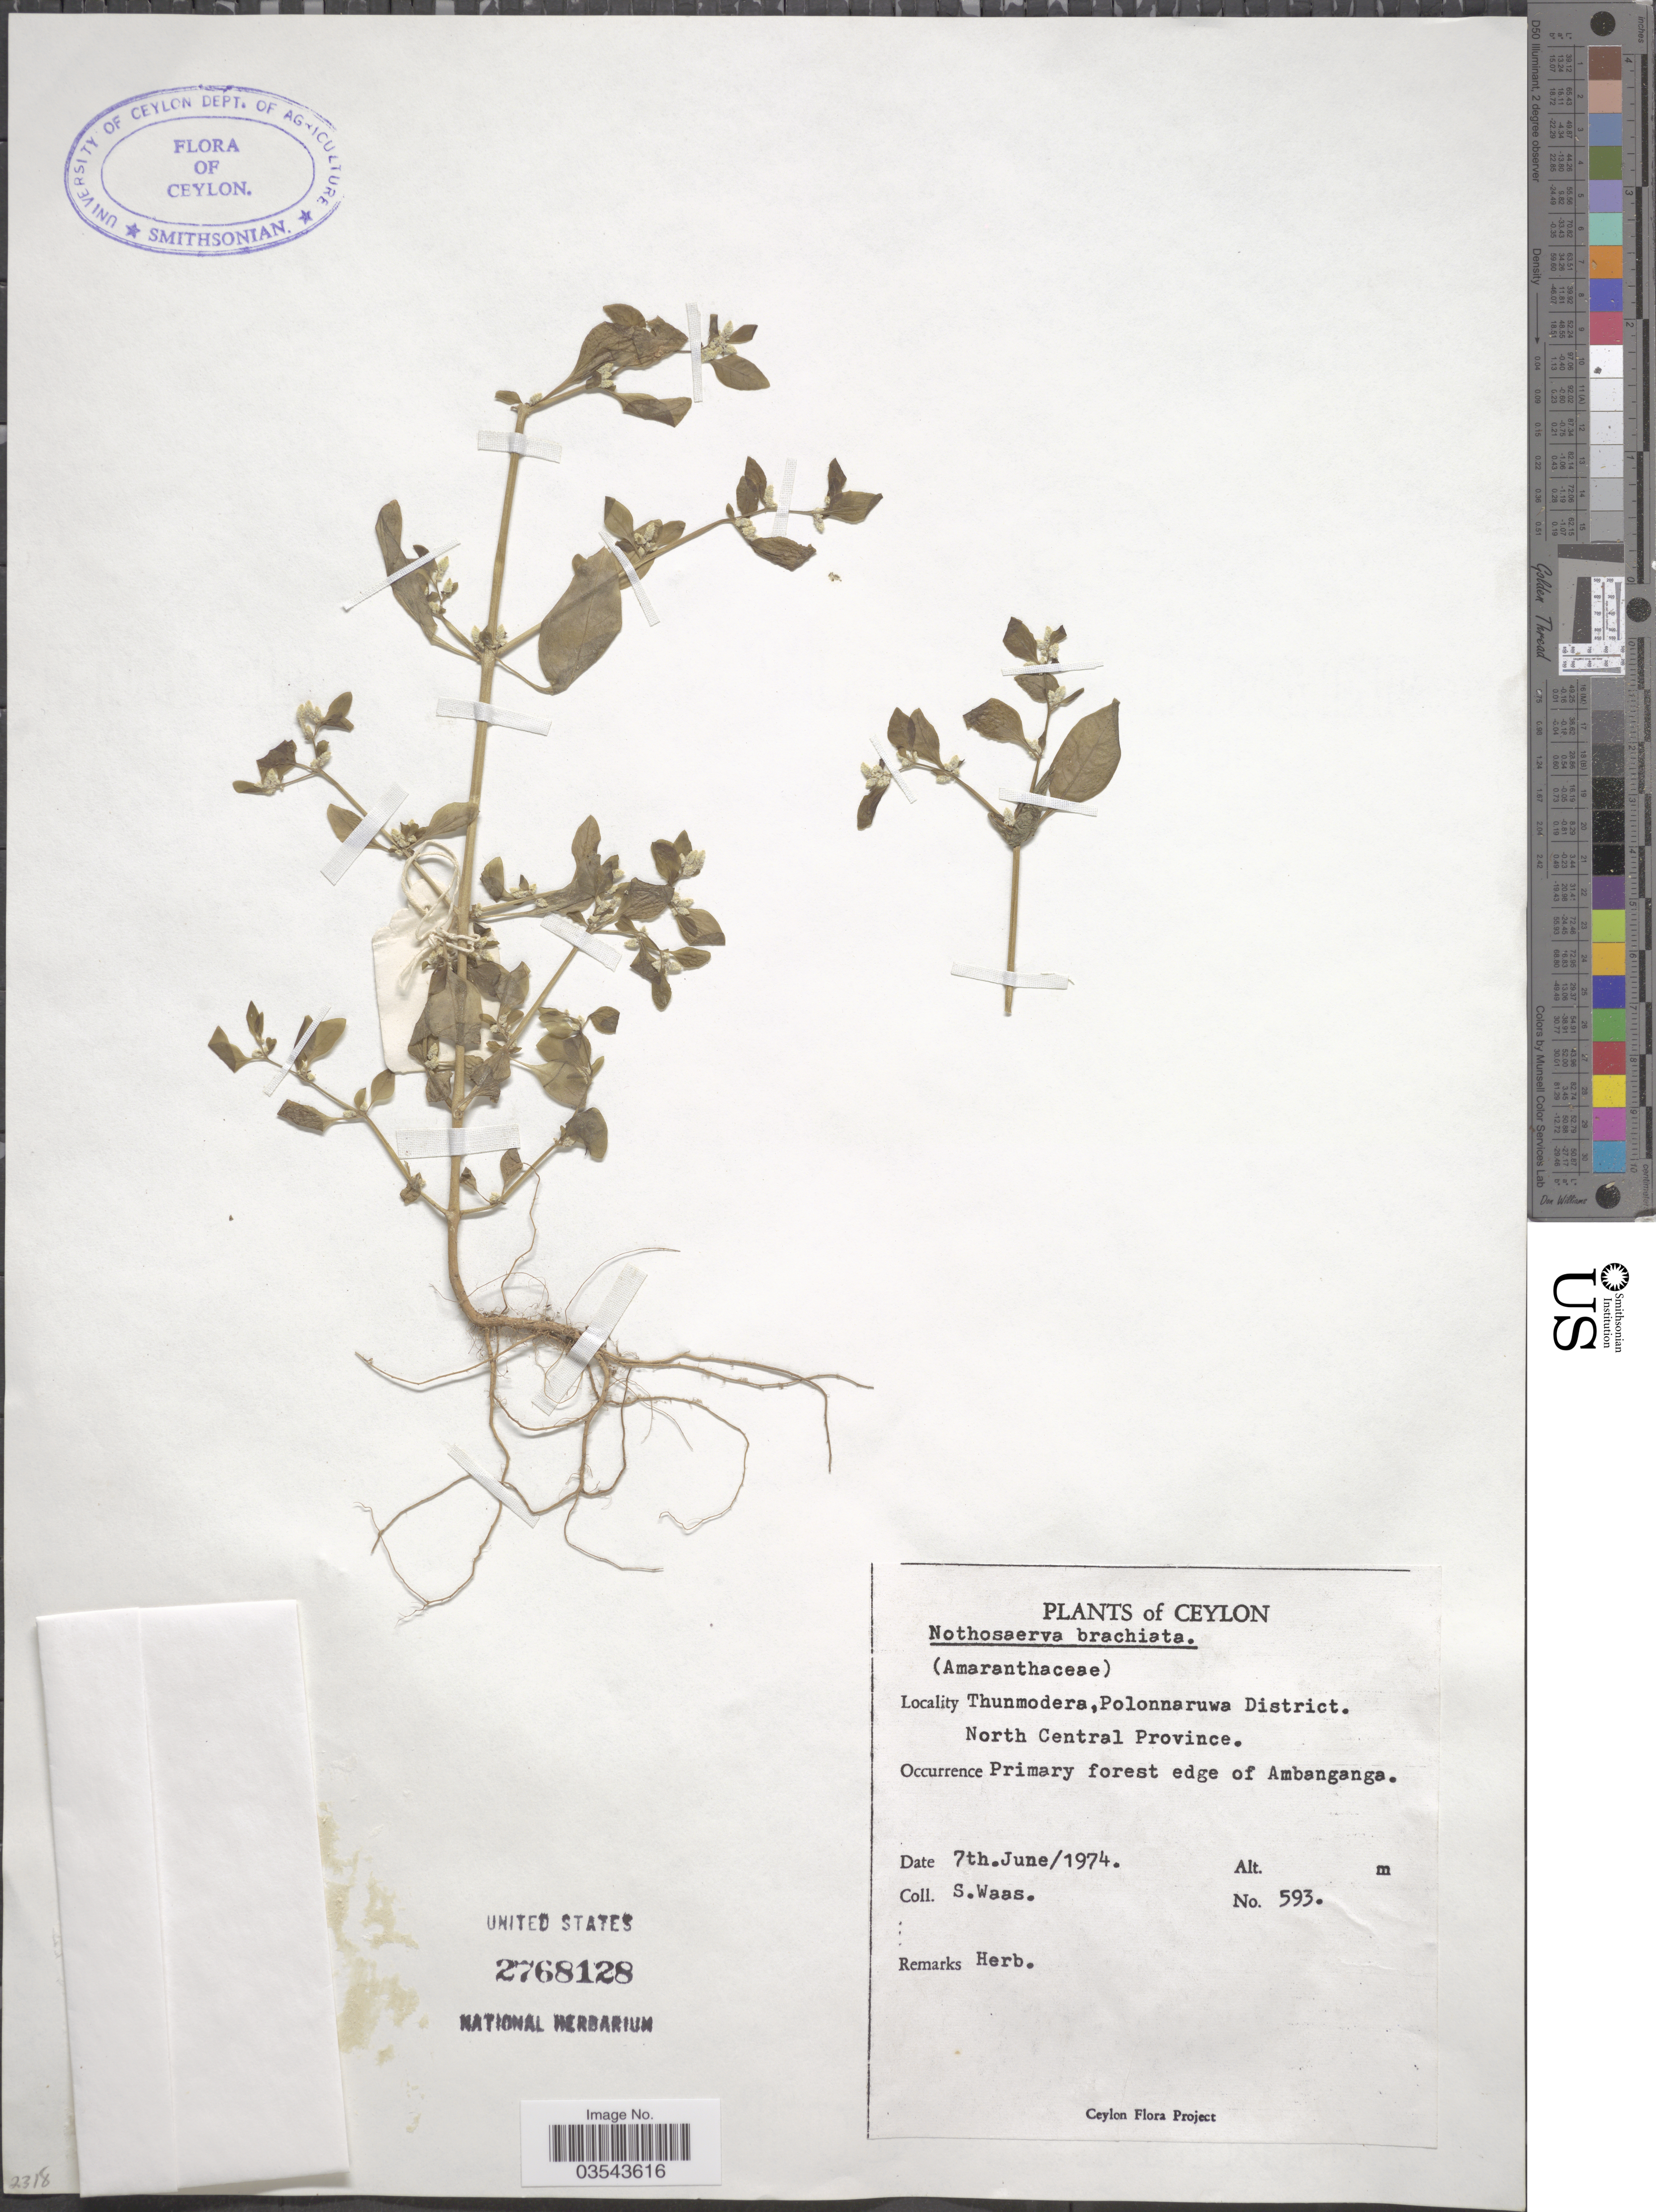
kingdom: Plantae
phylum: Tracheophyta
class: Magnoliopsida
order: Caryophyllales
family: Amaranthaceae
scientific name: Nothosaerua brachiata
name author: Baill.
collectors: S. Waas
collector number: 593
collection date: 1974-06-07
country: Sri Lanka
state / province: North Central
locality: Ceylon. Thunmodera, Polonnaruwa District. Primary forest edge of Ambanganga.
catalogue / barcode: US 2768128